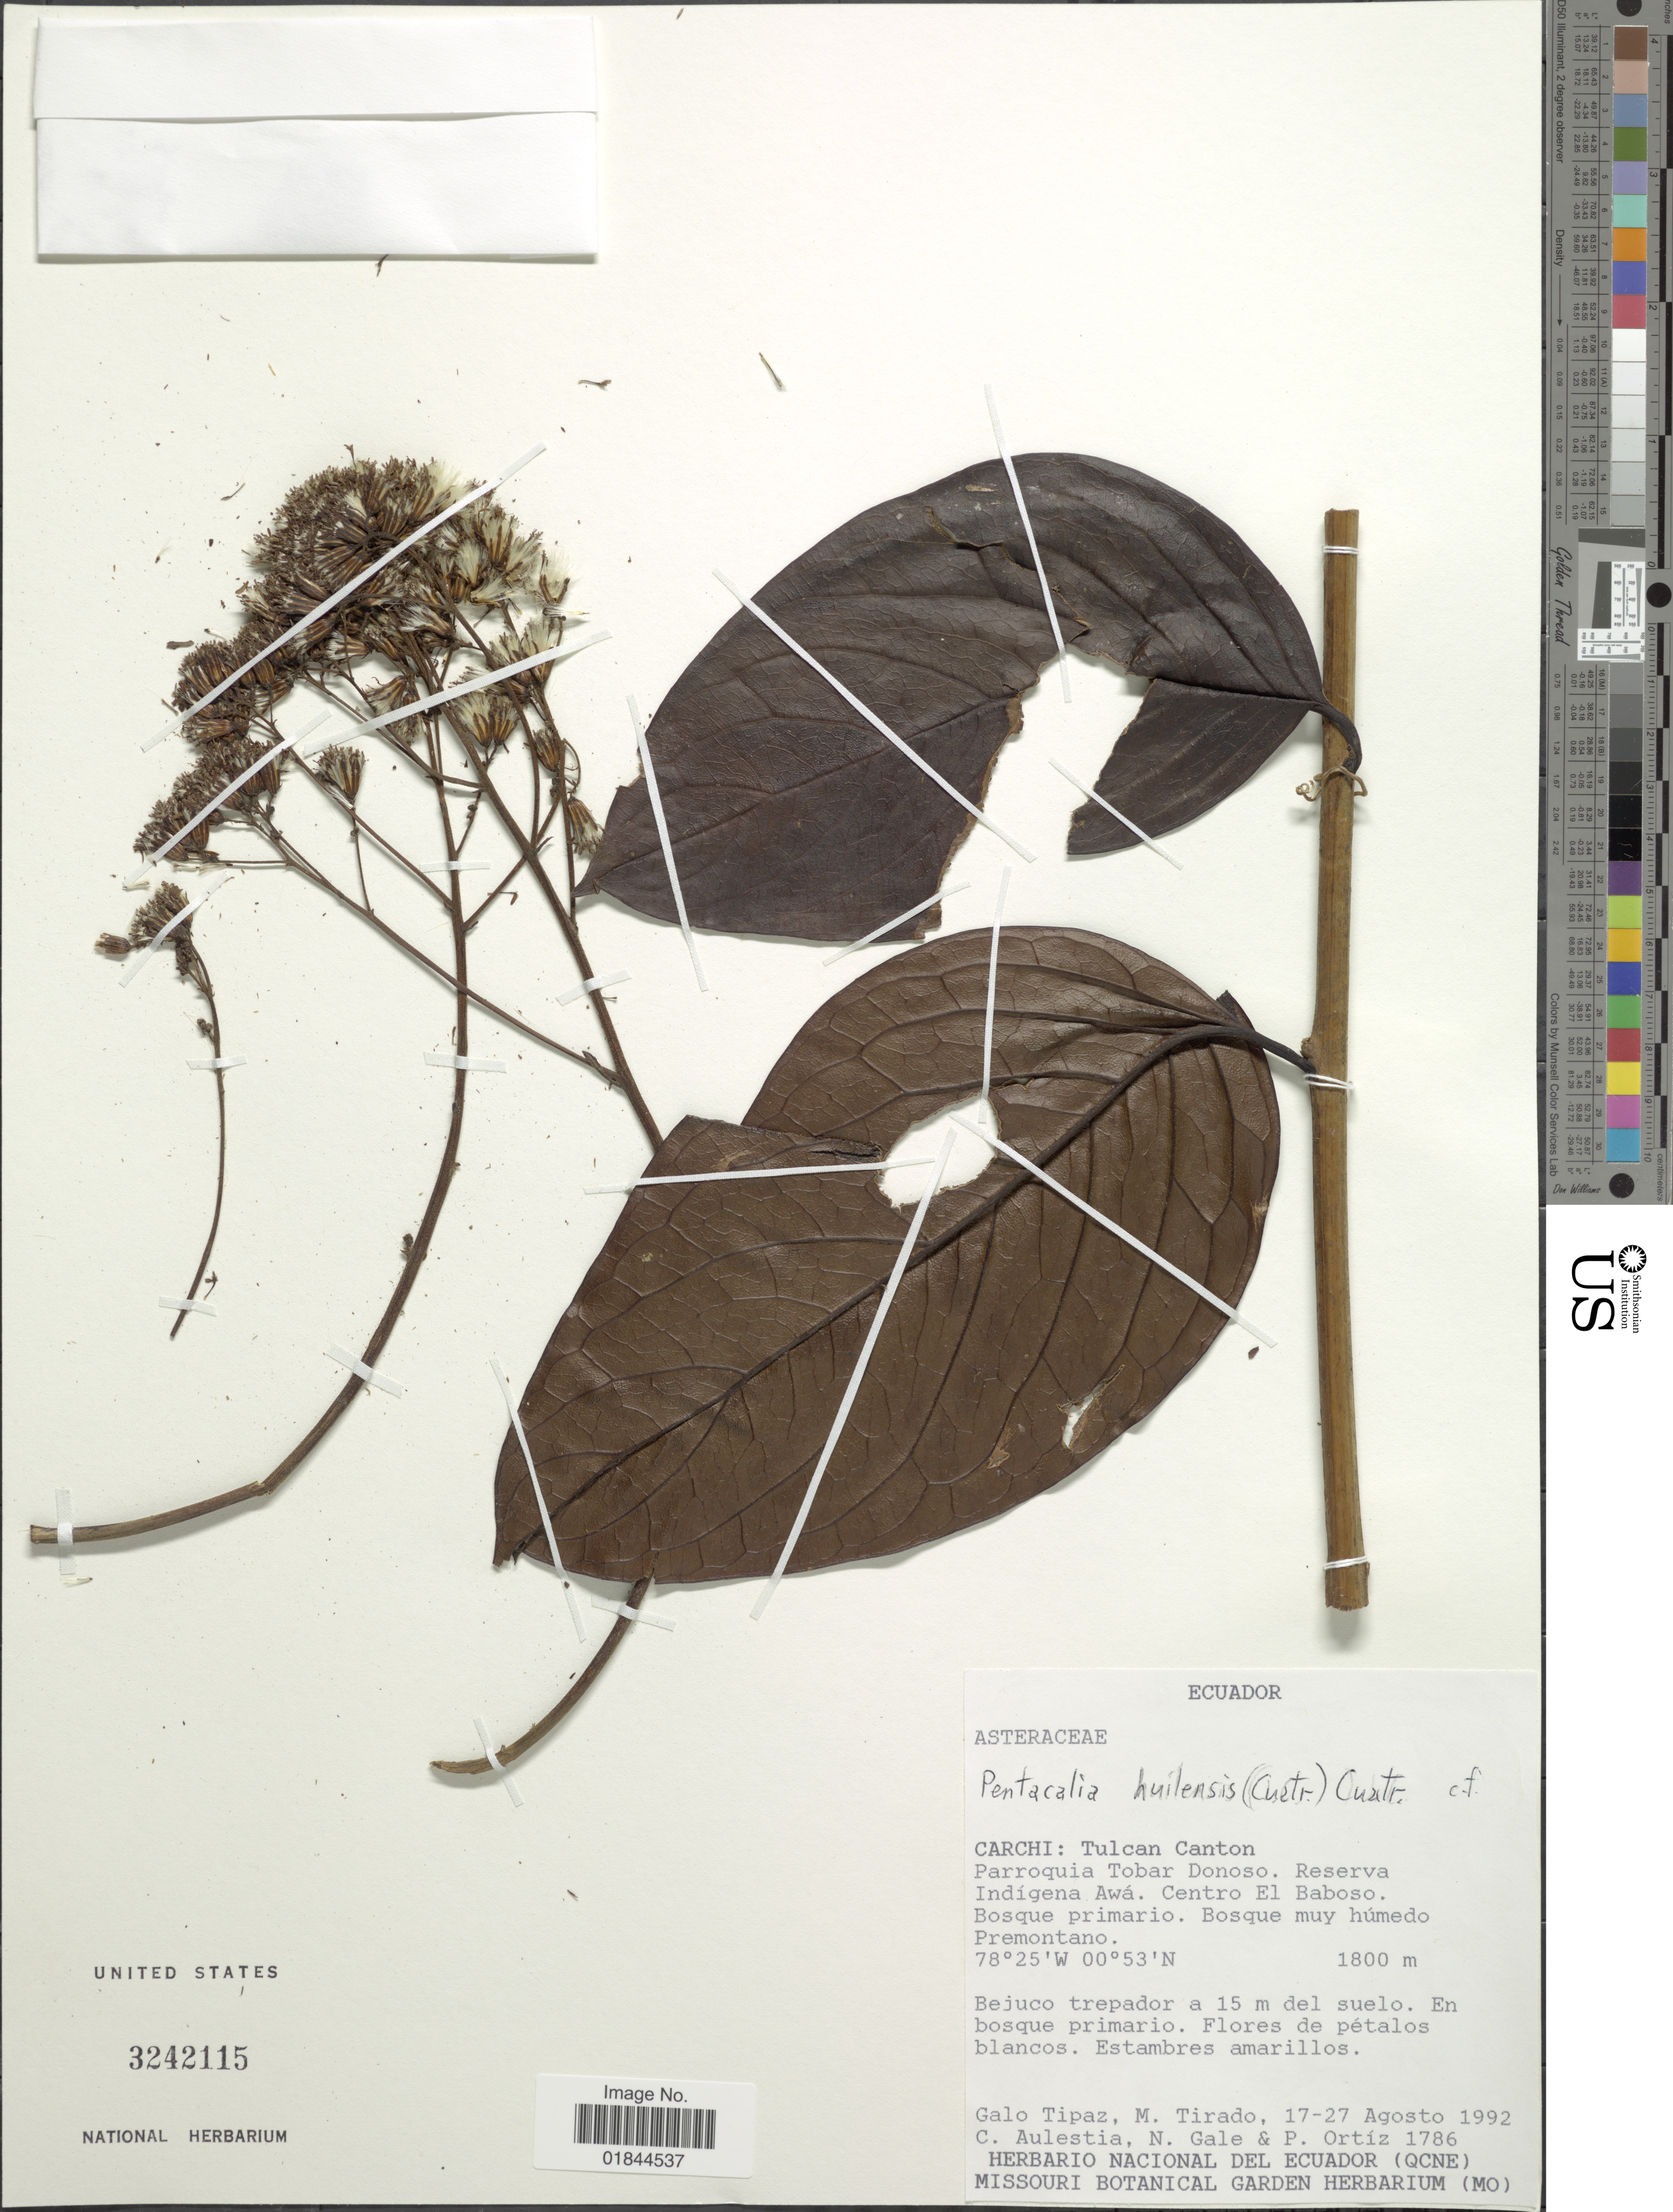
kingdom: Plantae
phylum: Tracheophyta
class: Magnoliopsida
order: Asterales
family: Asteraceae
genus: Pentacalia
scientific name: Pentacalia huilensis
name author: (Cuatrec.) Cuatrec.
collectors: G. Tipaz, M. Tirado, C. Aulestia, N. Gale & P. Ortiz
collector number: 1786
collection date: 1992-08-17/1992-08-27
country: Ecuador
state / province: Carchi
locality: Tulcan Canton, Parroquia Tobar Donoso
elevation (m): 1800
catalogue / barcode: US 3242115